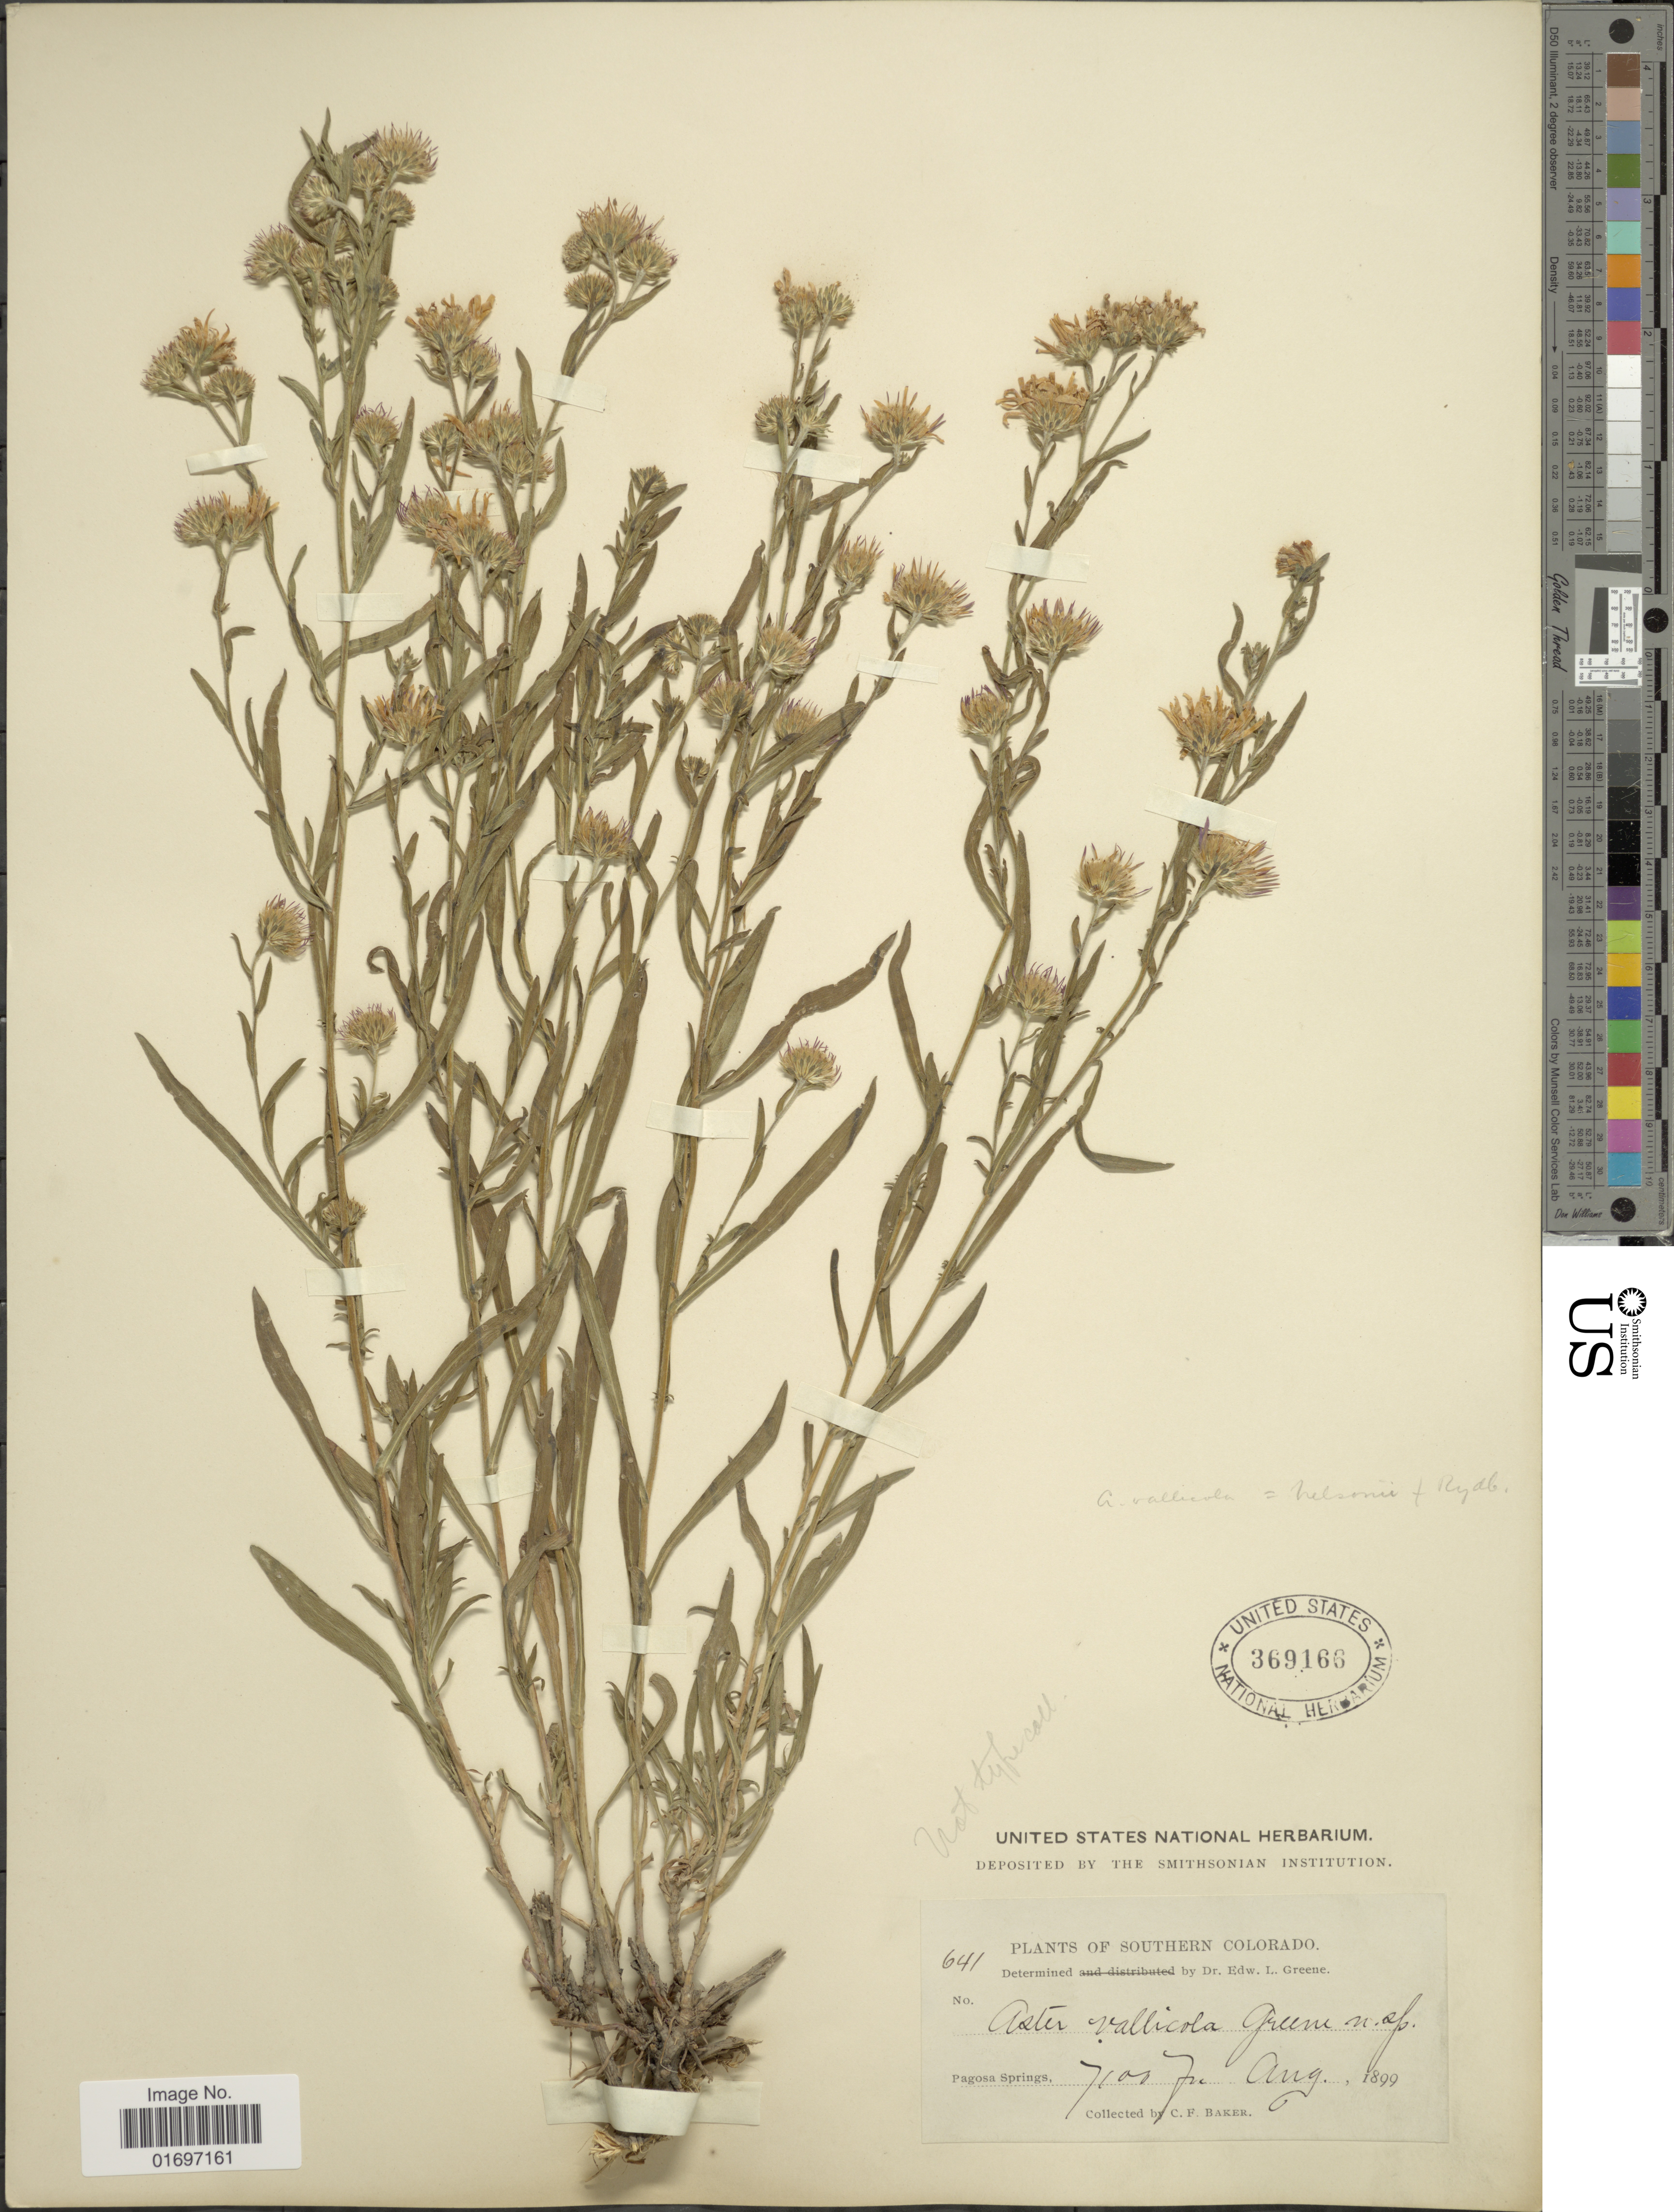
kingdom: Plantae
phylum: Tracheophyta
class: Magnoliopsida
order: Asterales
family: Asteraceae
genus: Symphyotrichum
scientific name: Symphyotrichum ascendens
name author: (Lindl.) G.L. Nesom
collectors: C. F. Baker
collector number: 641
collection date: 1899-08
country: United States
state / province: Colorado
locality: Southern Colorado. Pagosa Springs.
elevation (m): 2164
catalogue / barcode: US 369166